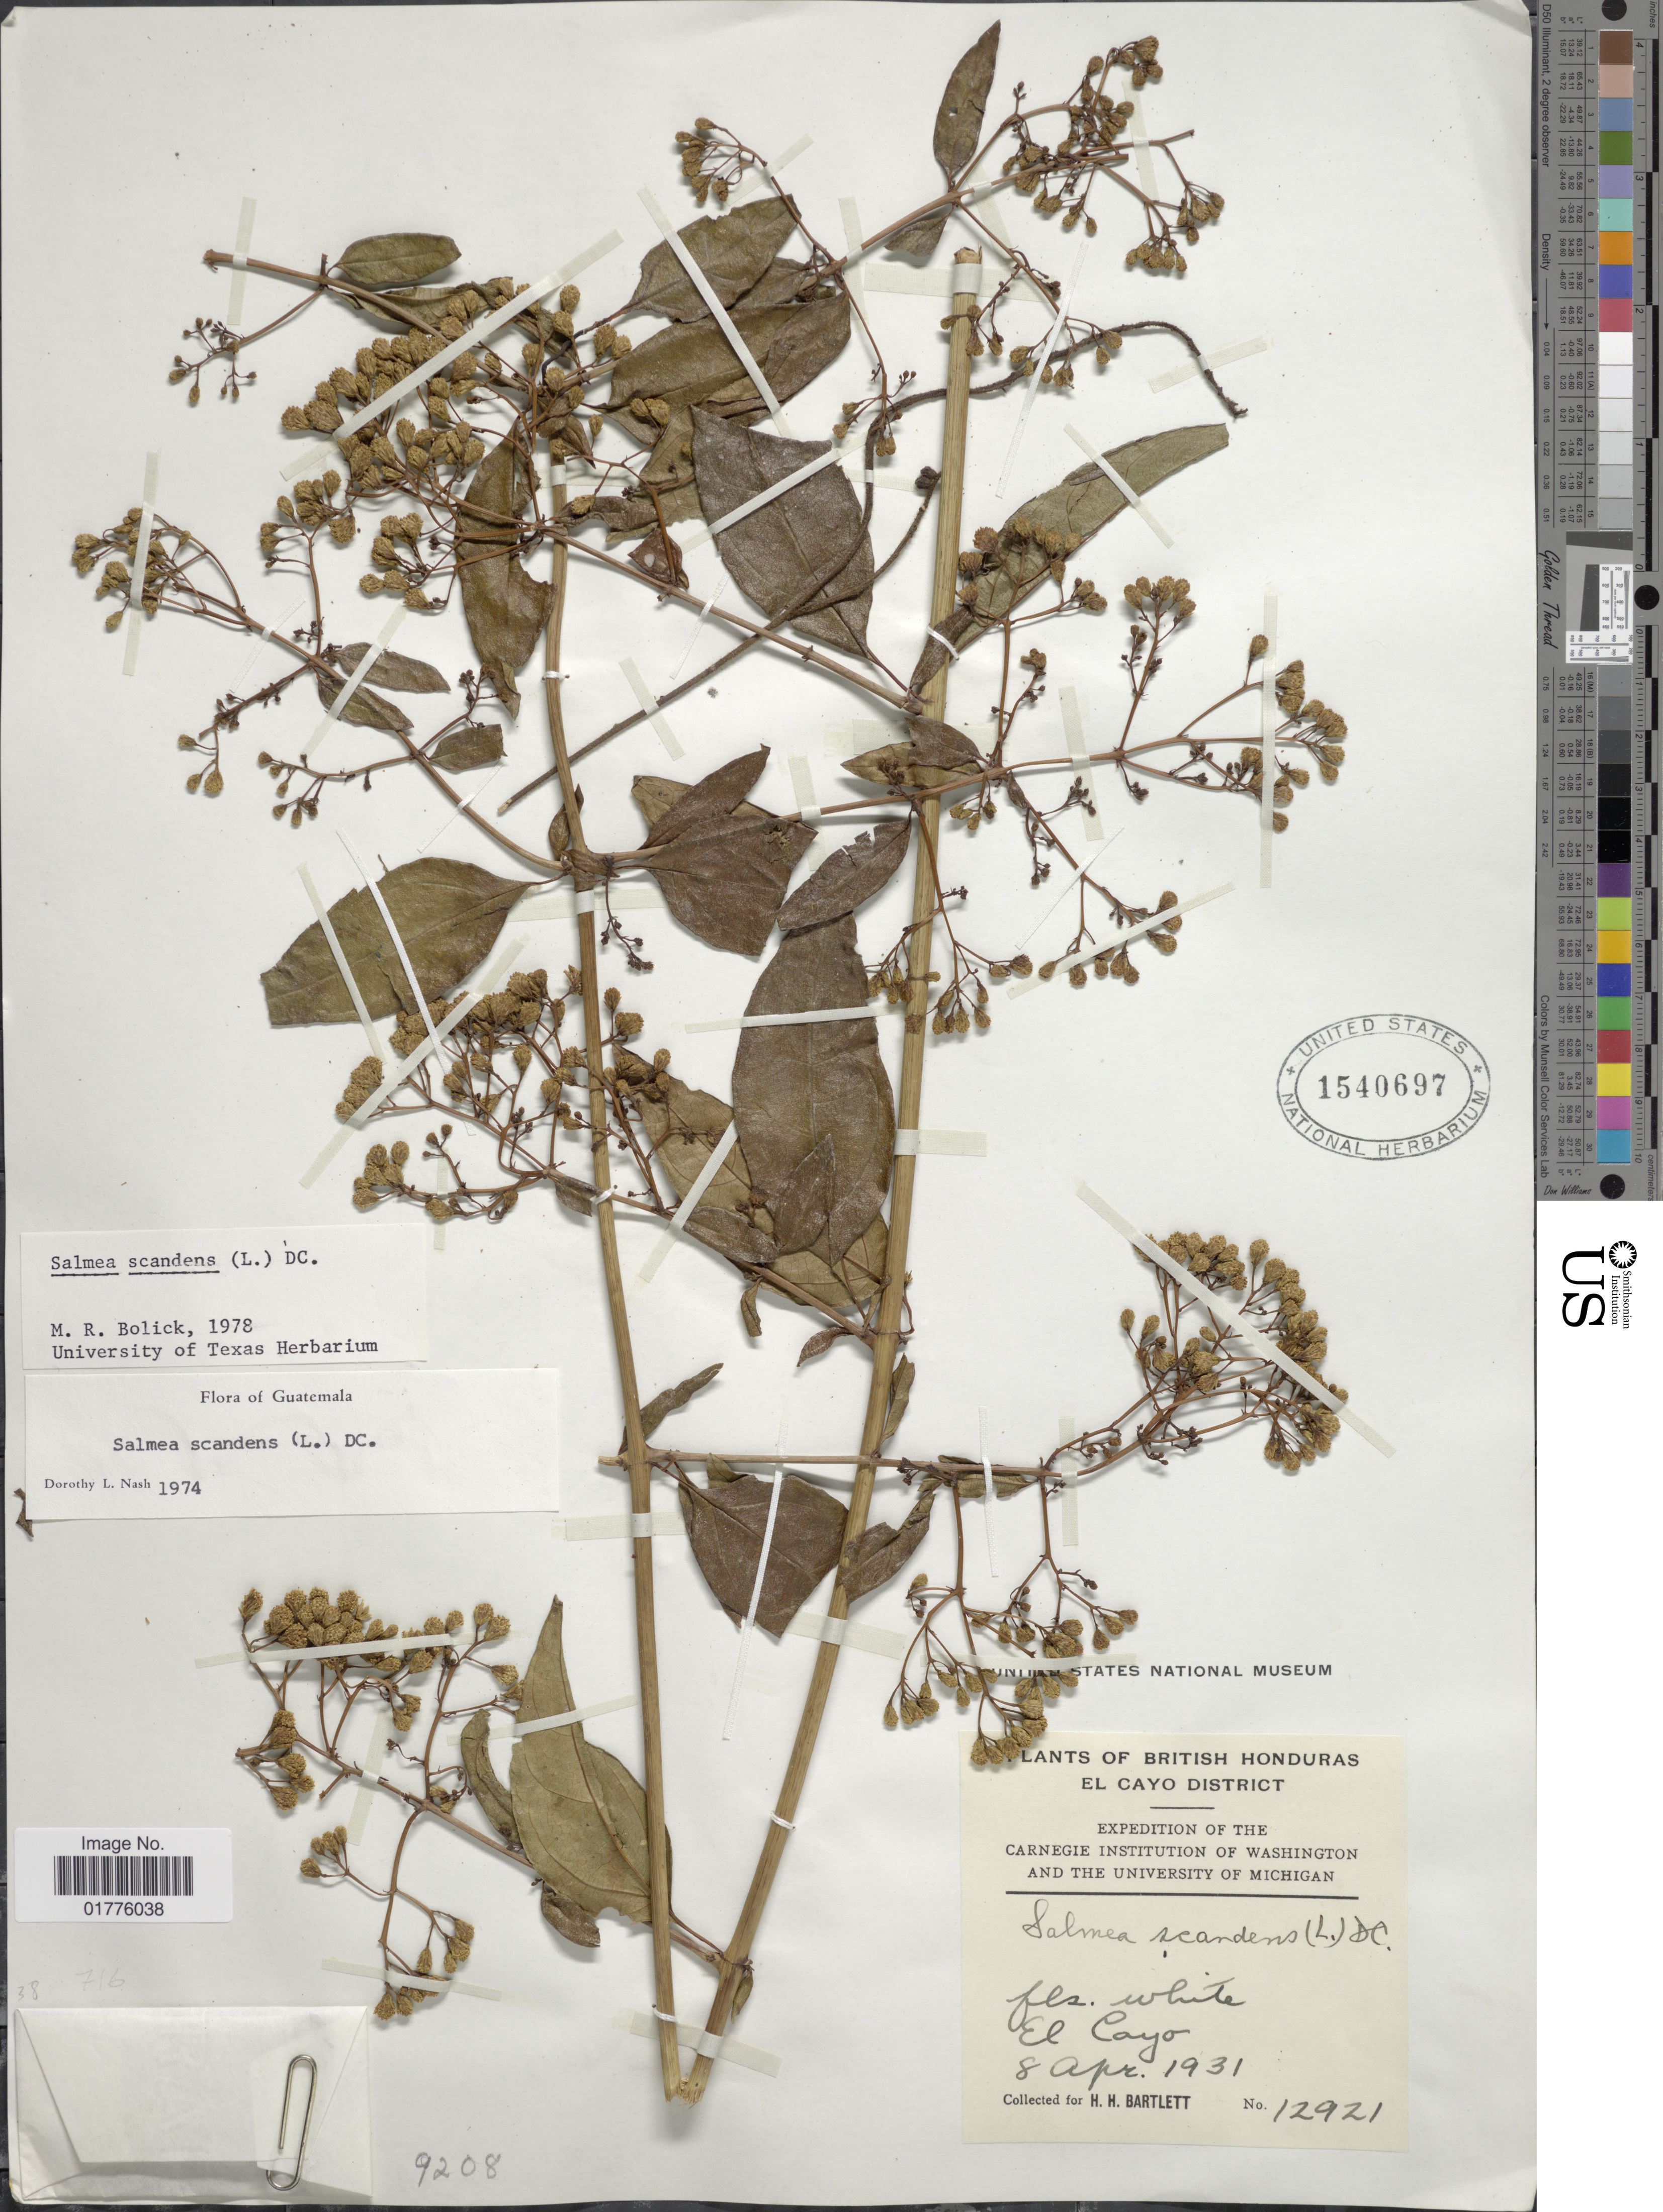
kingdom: Plantae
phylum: Tracheophyta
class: Magnoliopsida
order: Asterales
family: Asteraceae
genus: Salmea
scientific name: Salmea scandens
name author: (L.) DC.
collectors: H. H. Bartlett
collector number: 12921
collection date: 1931-04-08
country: Belize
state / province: Cayo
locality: British Honduras. El Cayo District.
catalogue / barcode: US 1540697